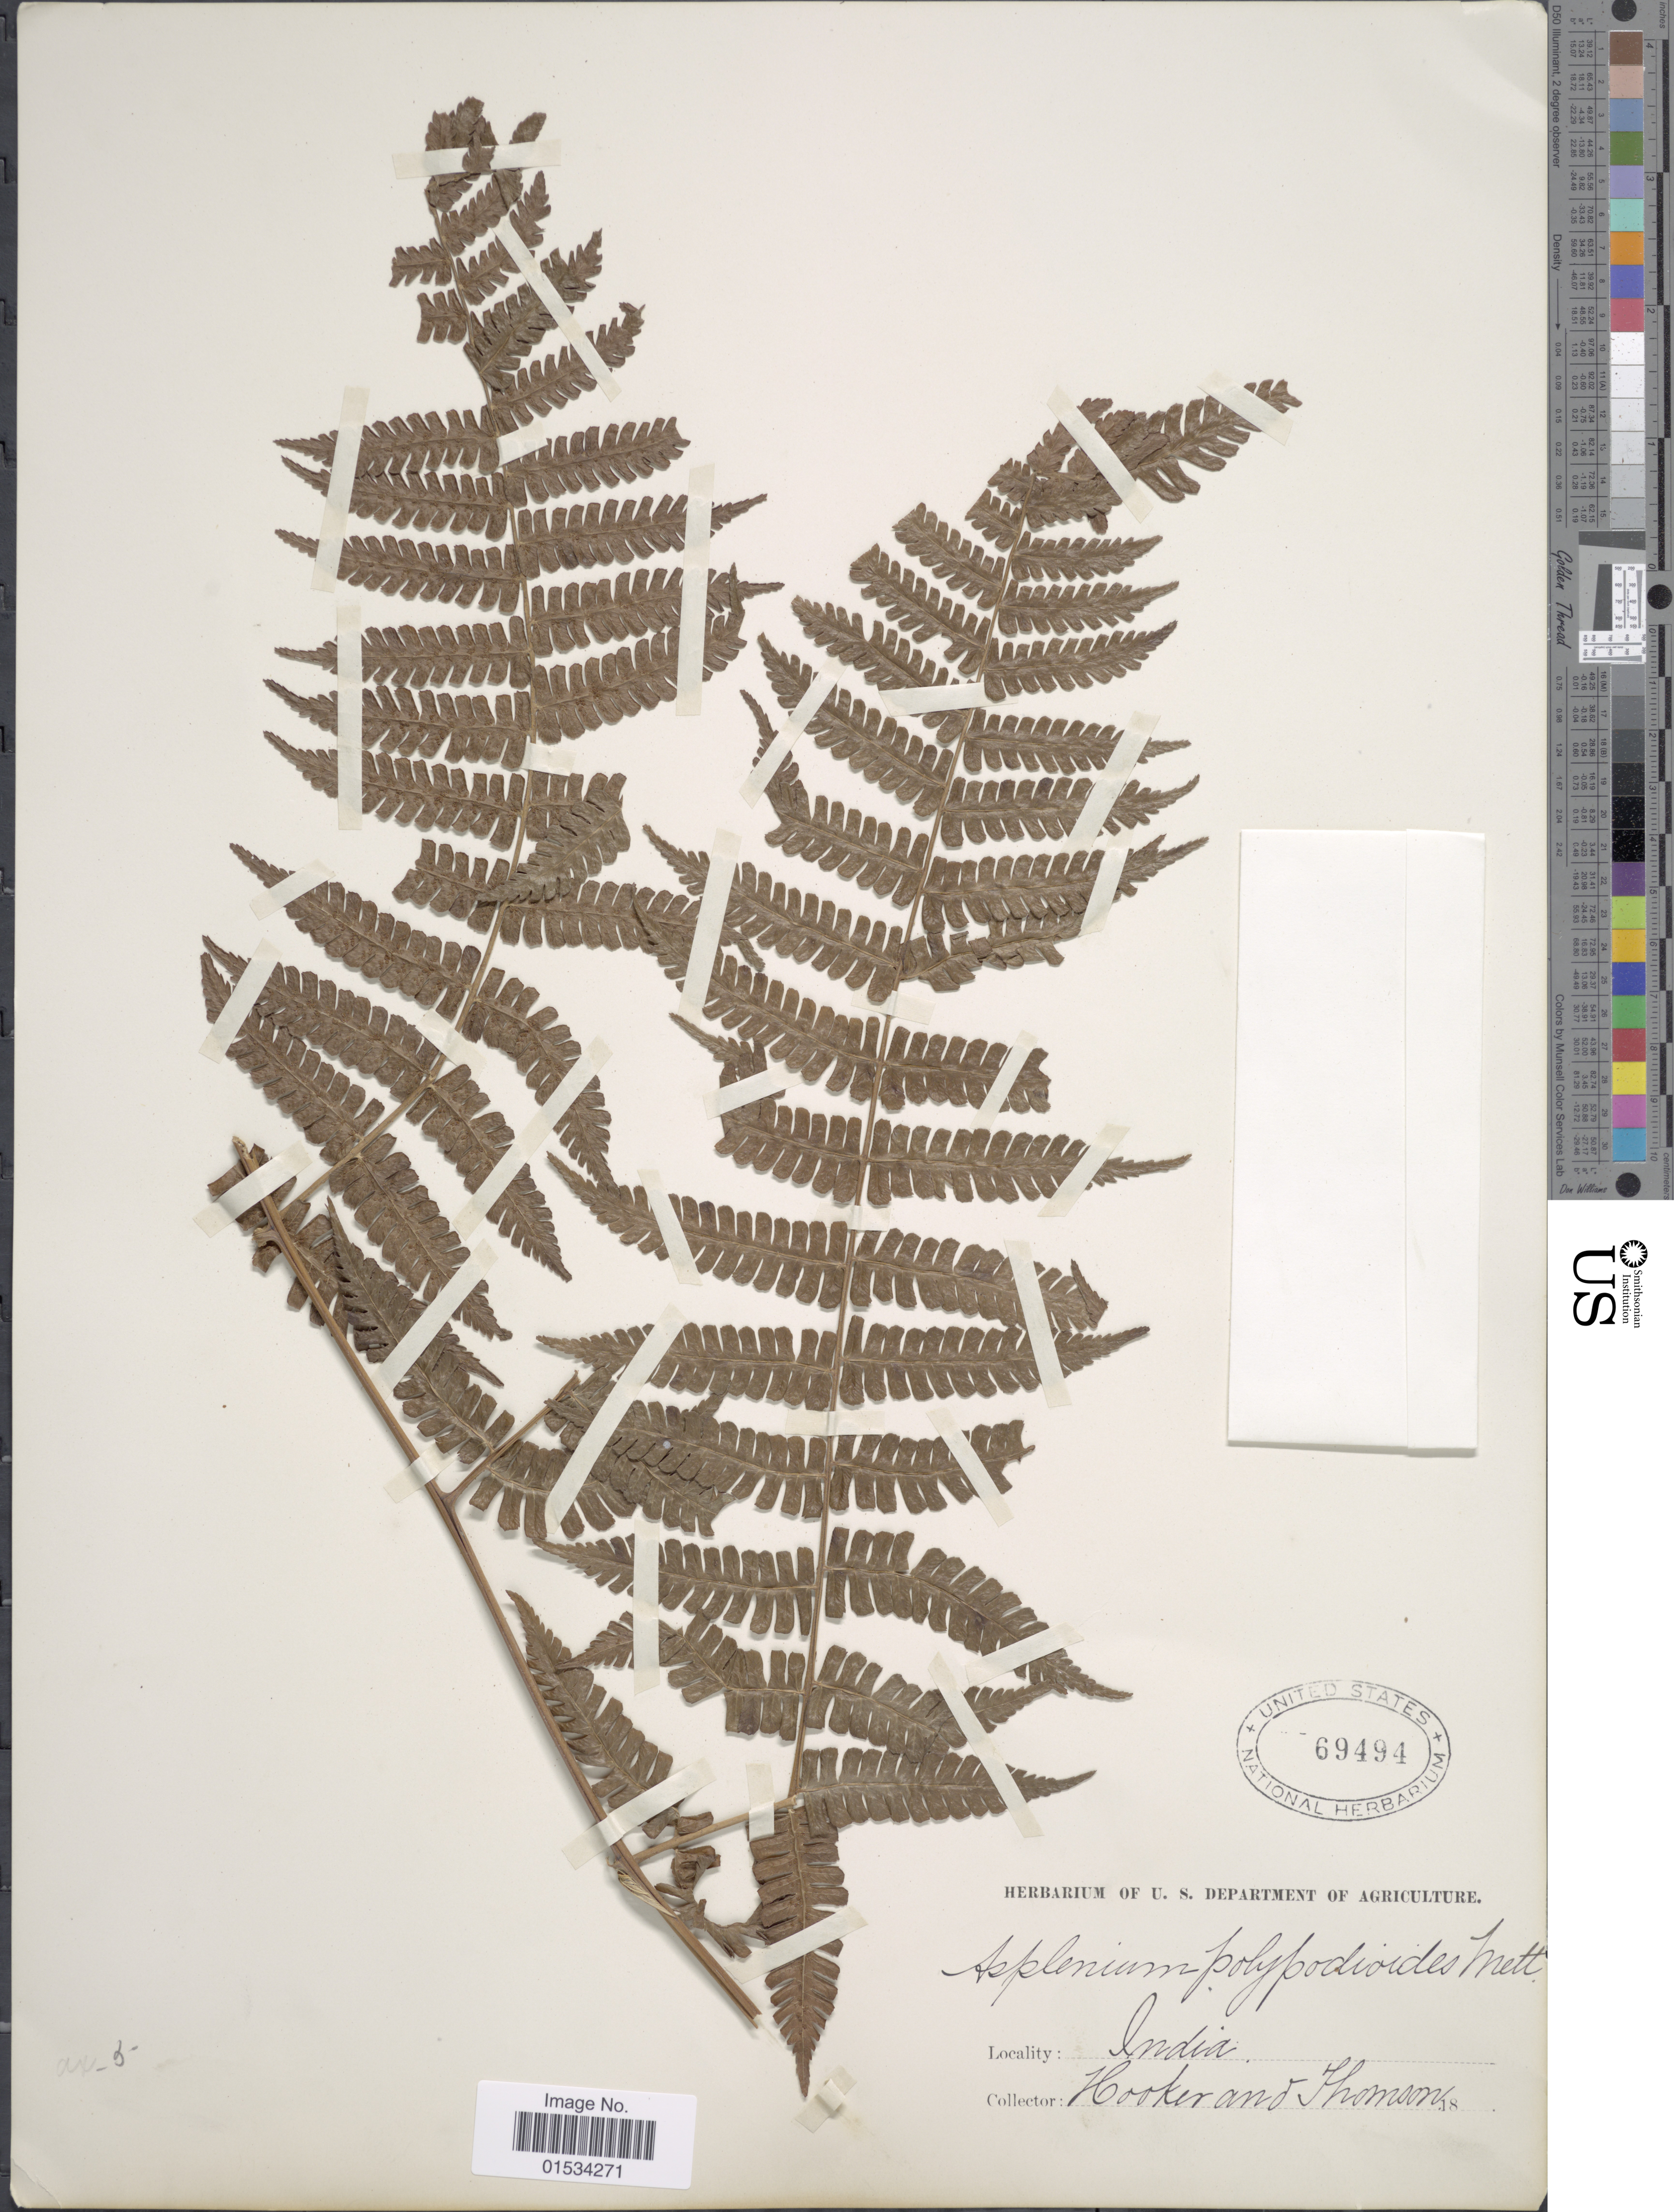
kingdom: Plantae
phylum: Tracheophyta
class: Polypodiopsida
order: Polypodiales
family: Athyriaceae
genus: Diplazium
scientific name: Diplazium sikkimense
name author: (C.B. Clarke) C. Chr.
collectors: -. Hooker & -- Thomson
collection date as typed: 18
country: India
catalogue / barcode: US 69494